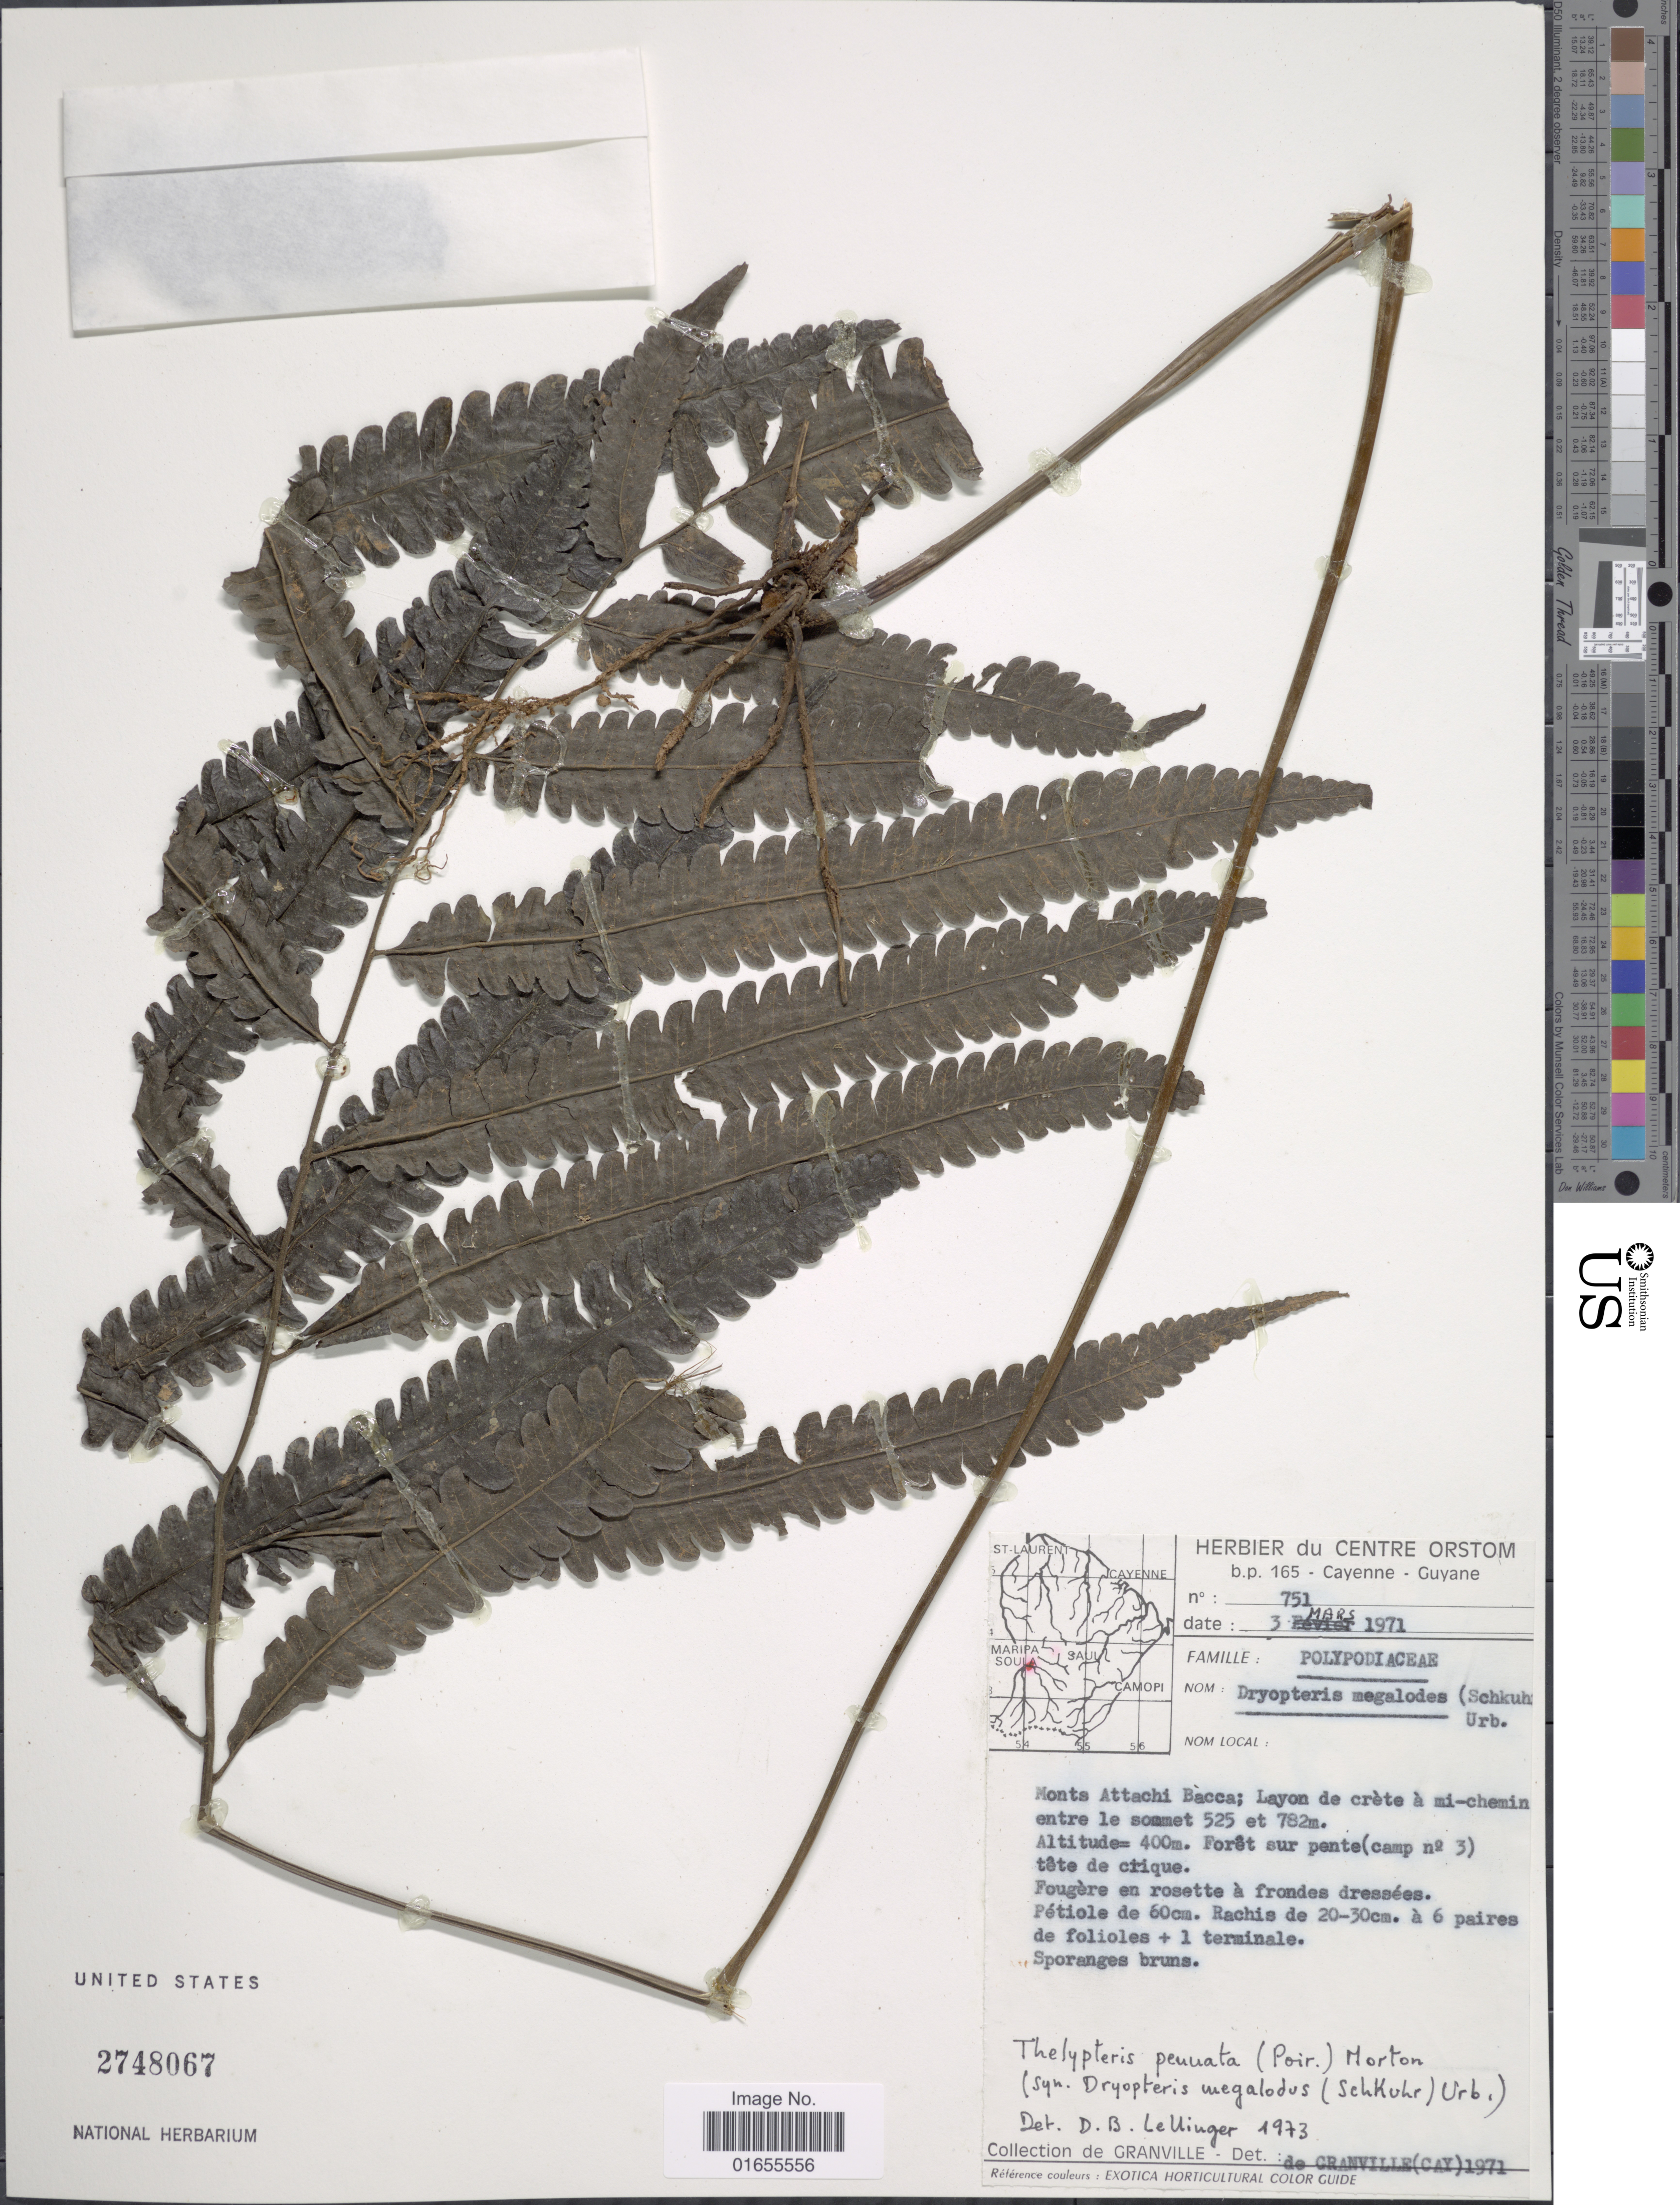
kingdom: Plantae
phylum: Tracheophyta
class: Polypodiopsida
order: Polypodiales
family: Thelypteridaceae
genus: Goniopteris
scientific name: Goniopteris pennata (Poir.) comb. nov., ined 2015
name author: (Poir.)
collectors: J.-J. de Granville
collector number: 751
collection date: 1971-06-03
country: French Guiana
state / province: Cayenne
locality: Monts Attachi Bacca: Layon de crete a mi - chemin entre le sommet 525 et 782m. Foret sur pente (camp n² 3) tete de crique. Fougere en rosette a frondes dressees.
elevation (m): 400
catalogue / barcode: US 2748067